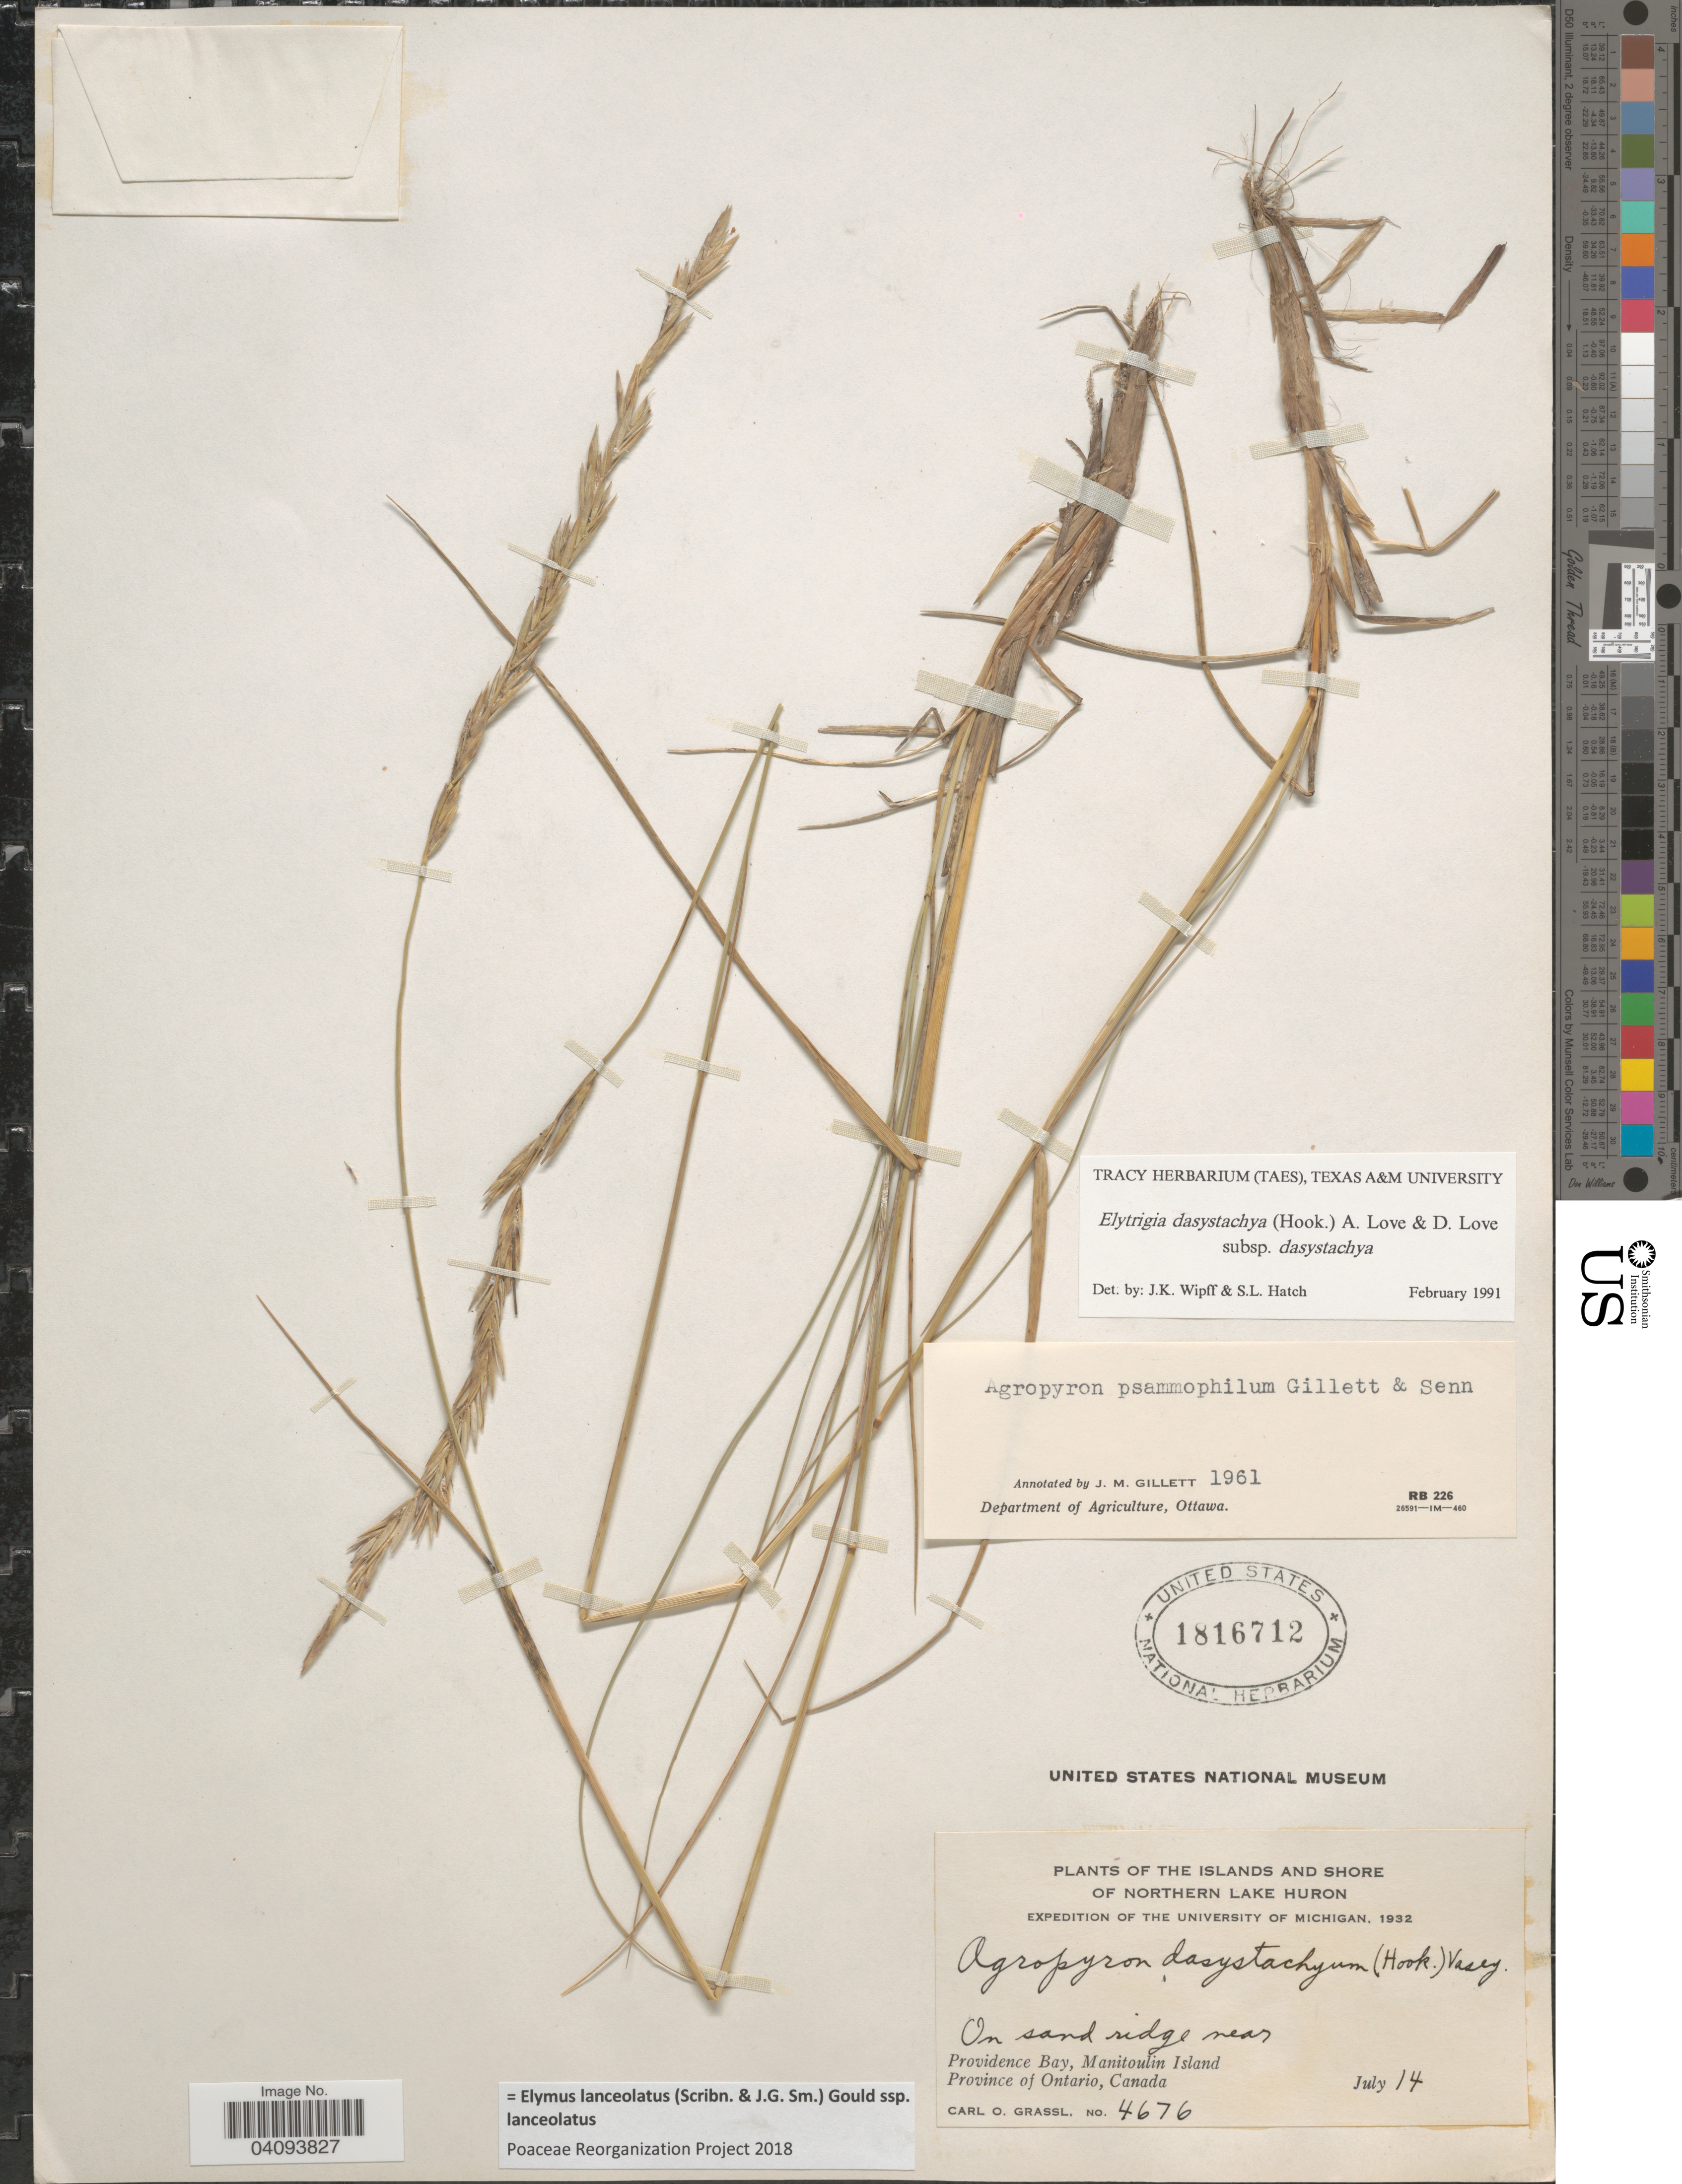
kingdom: Plantae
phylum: Tracheophyta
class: Liliopsida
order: Poales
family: Poaceae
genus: Elymus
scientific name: Elymus lanceolatus subsp. lanceolatus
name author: (Scribn. & J.G. Sm.) Gould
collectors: C. Grassl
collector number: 4676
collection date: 1932-07-14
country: Canada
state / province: Ontario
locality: The Islands and Shore of Northern Lake Huron. Expedition of the University of Michigan, 1932. On sand ridge near Providence Bay, Manitoulin Island.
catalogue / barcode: US 1816712